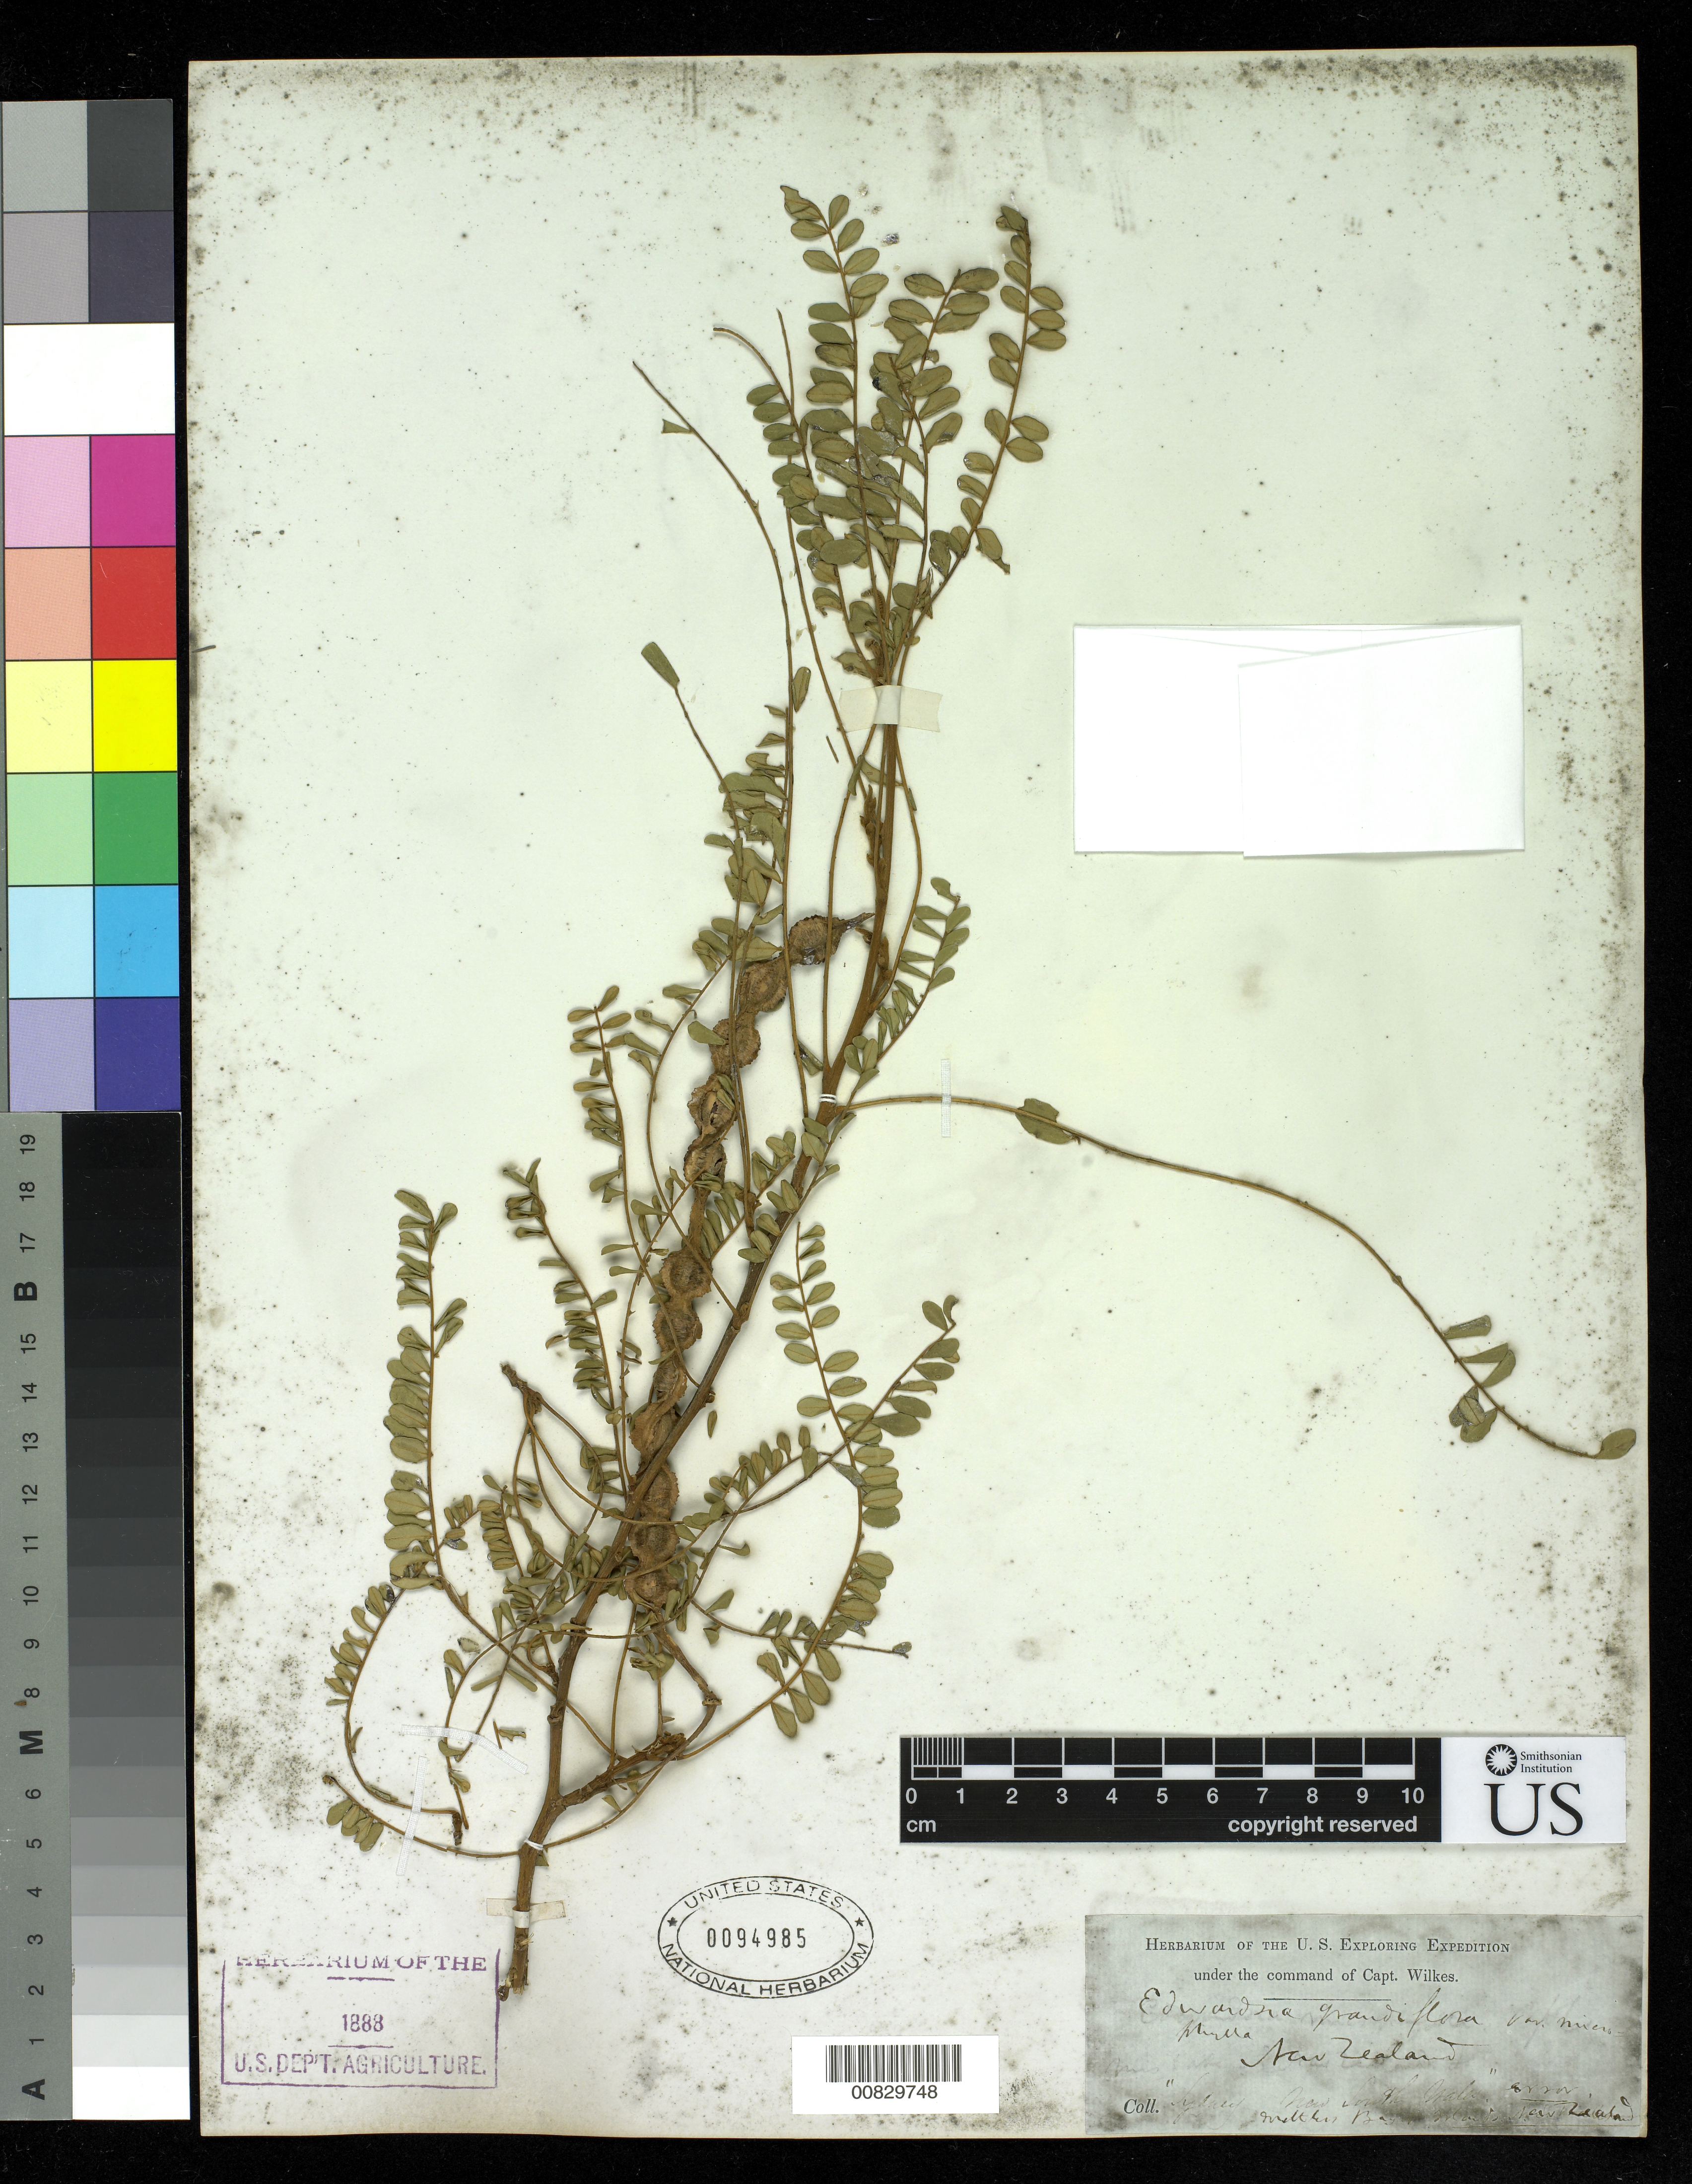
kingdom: Plantae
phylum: Tracheophyta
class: Magnoliopsida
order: Fabales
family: Fabaceae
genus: Sophora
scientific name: Sophora tetraptera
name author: J.F. Mill.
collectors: Wilkes Explor. Exped.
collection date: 1838/1842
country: New Zealand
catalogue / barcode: US 94985